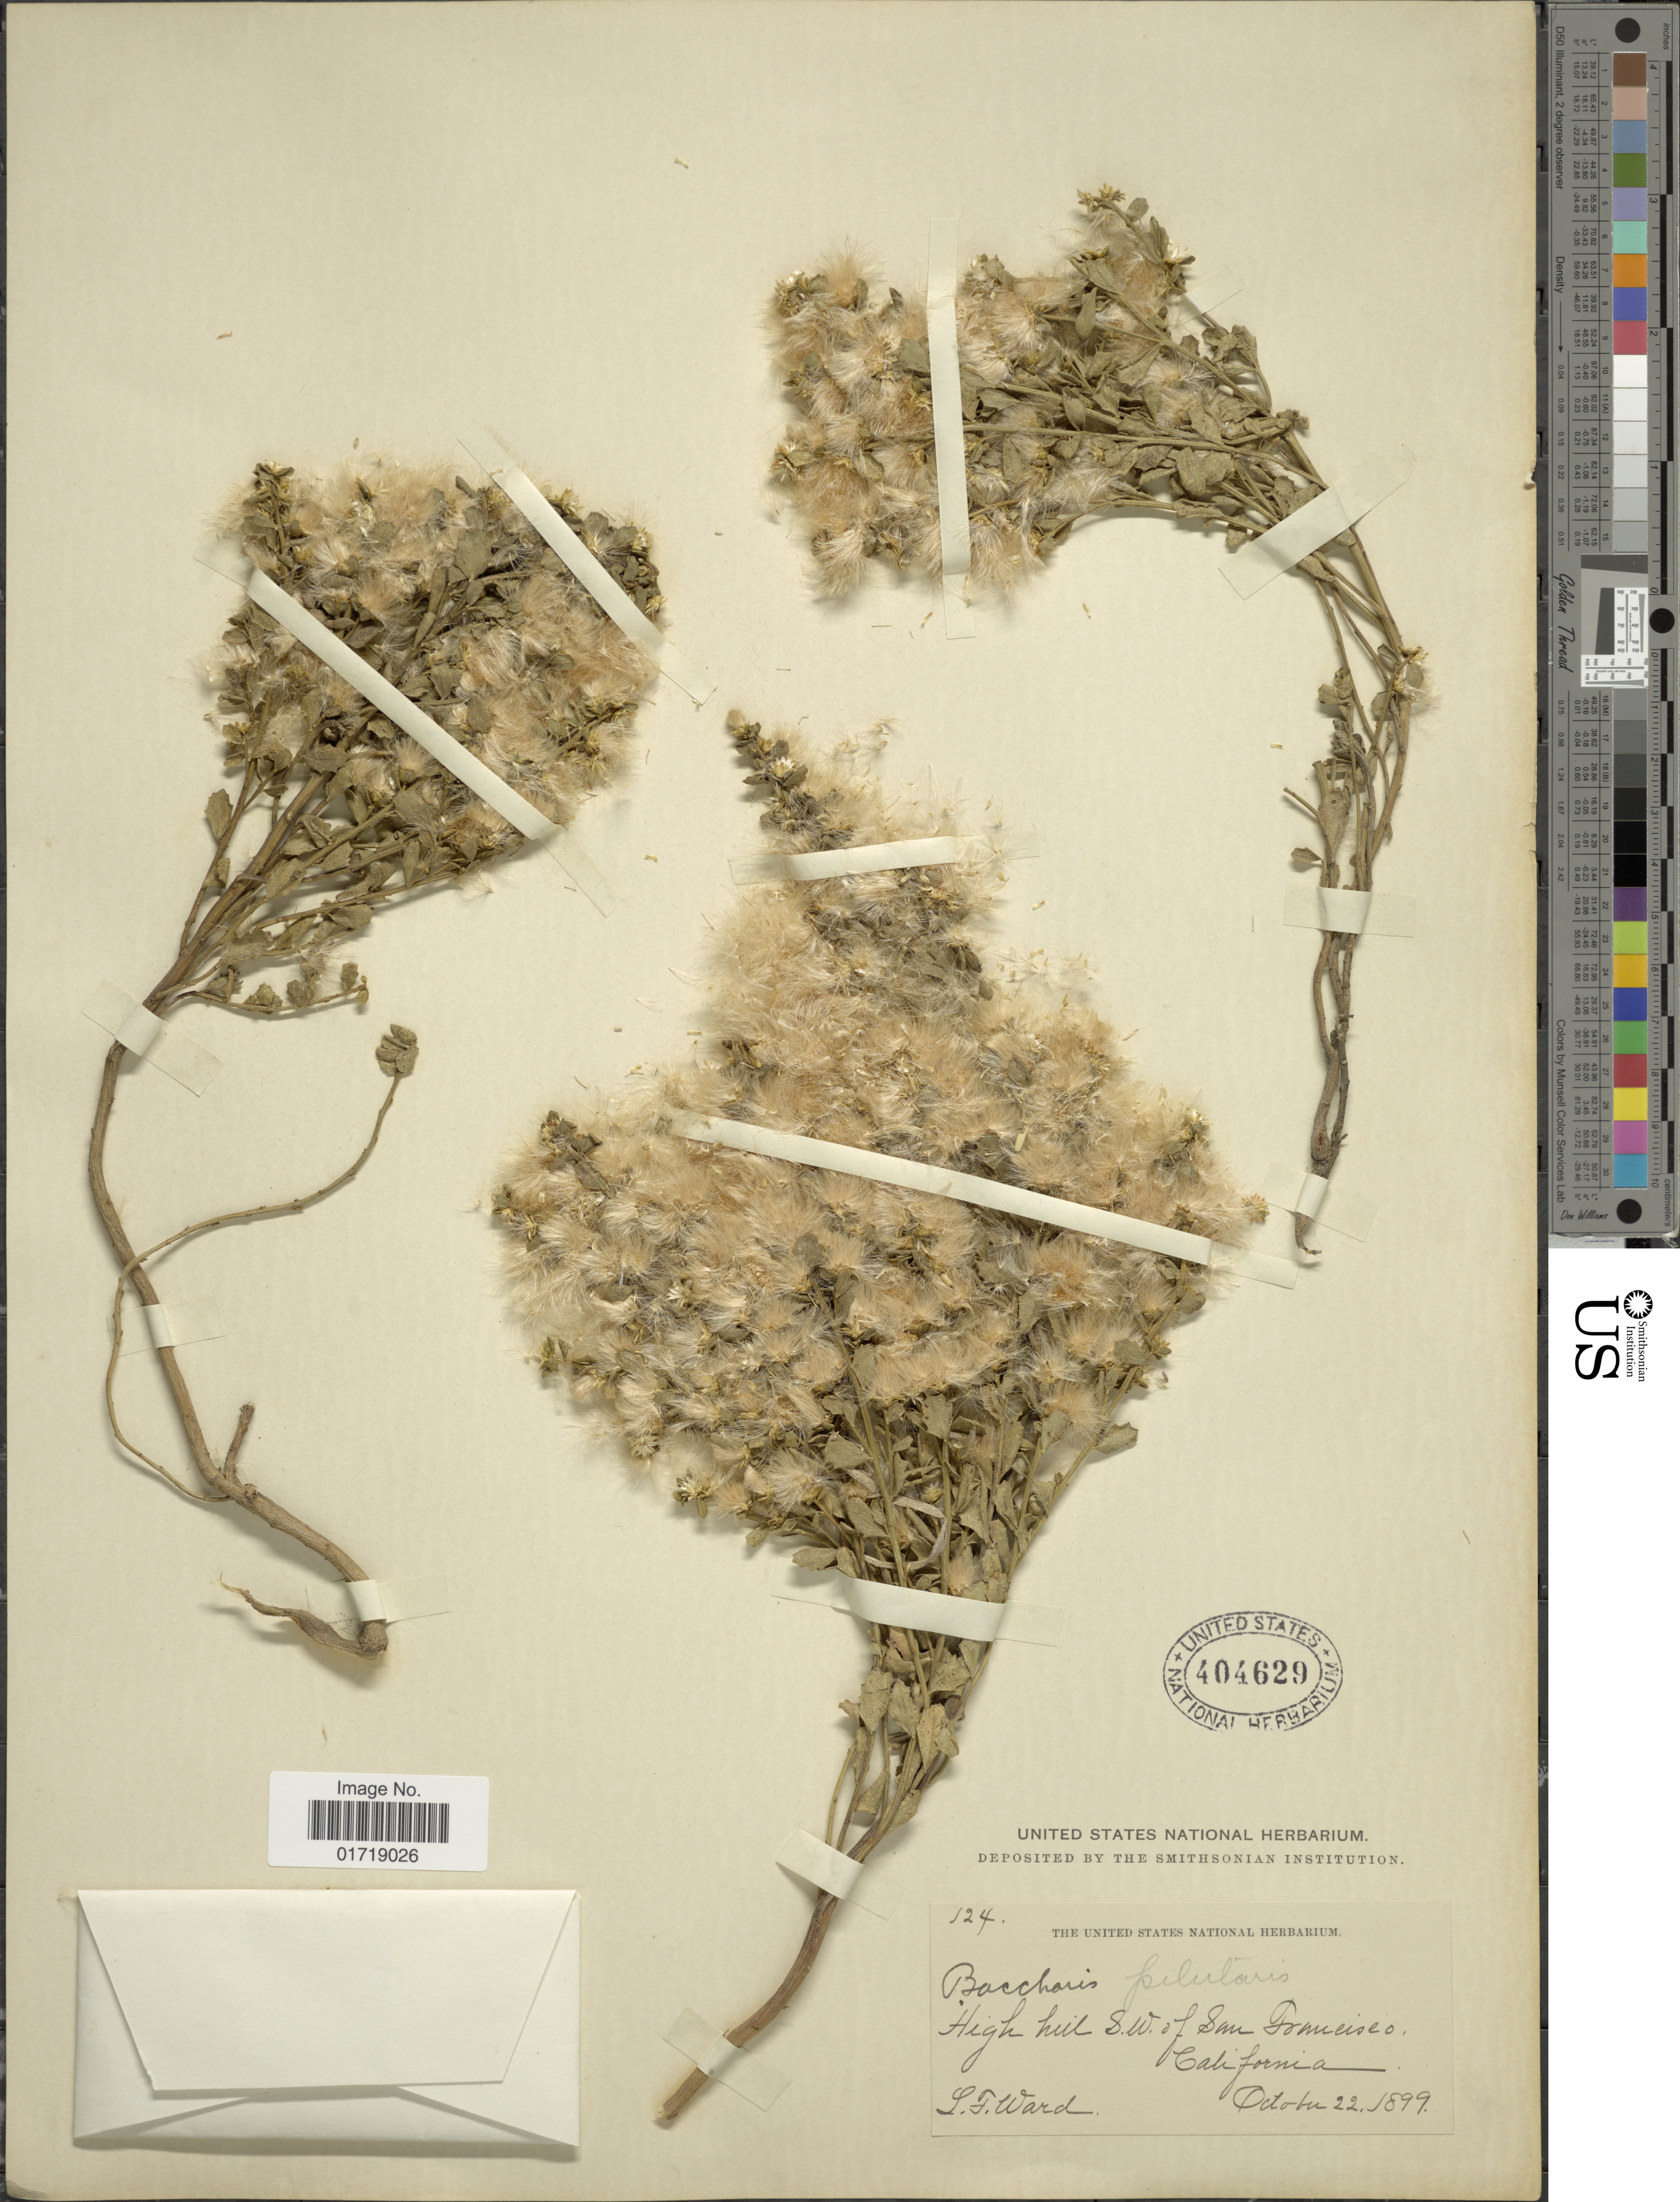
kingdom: Plantae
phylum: Tracheophyta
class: Magnoliopsida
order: Asterales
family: Asteraceae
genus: Baccharis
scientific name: Baccharis pilularis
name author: DC.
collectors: L. Ward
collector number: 124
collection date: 1899-10-22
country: United States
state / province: California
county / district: San Francisco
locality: High hill S.W. of San Francisco, California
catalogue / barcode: US 404629